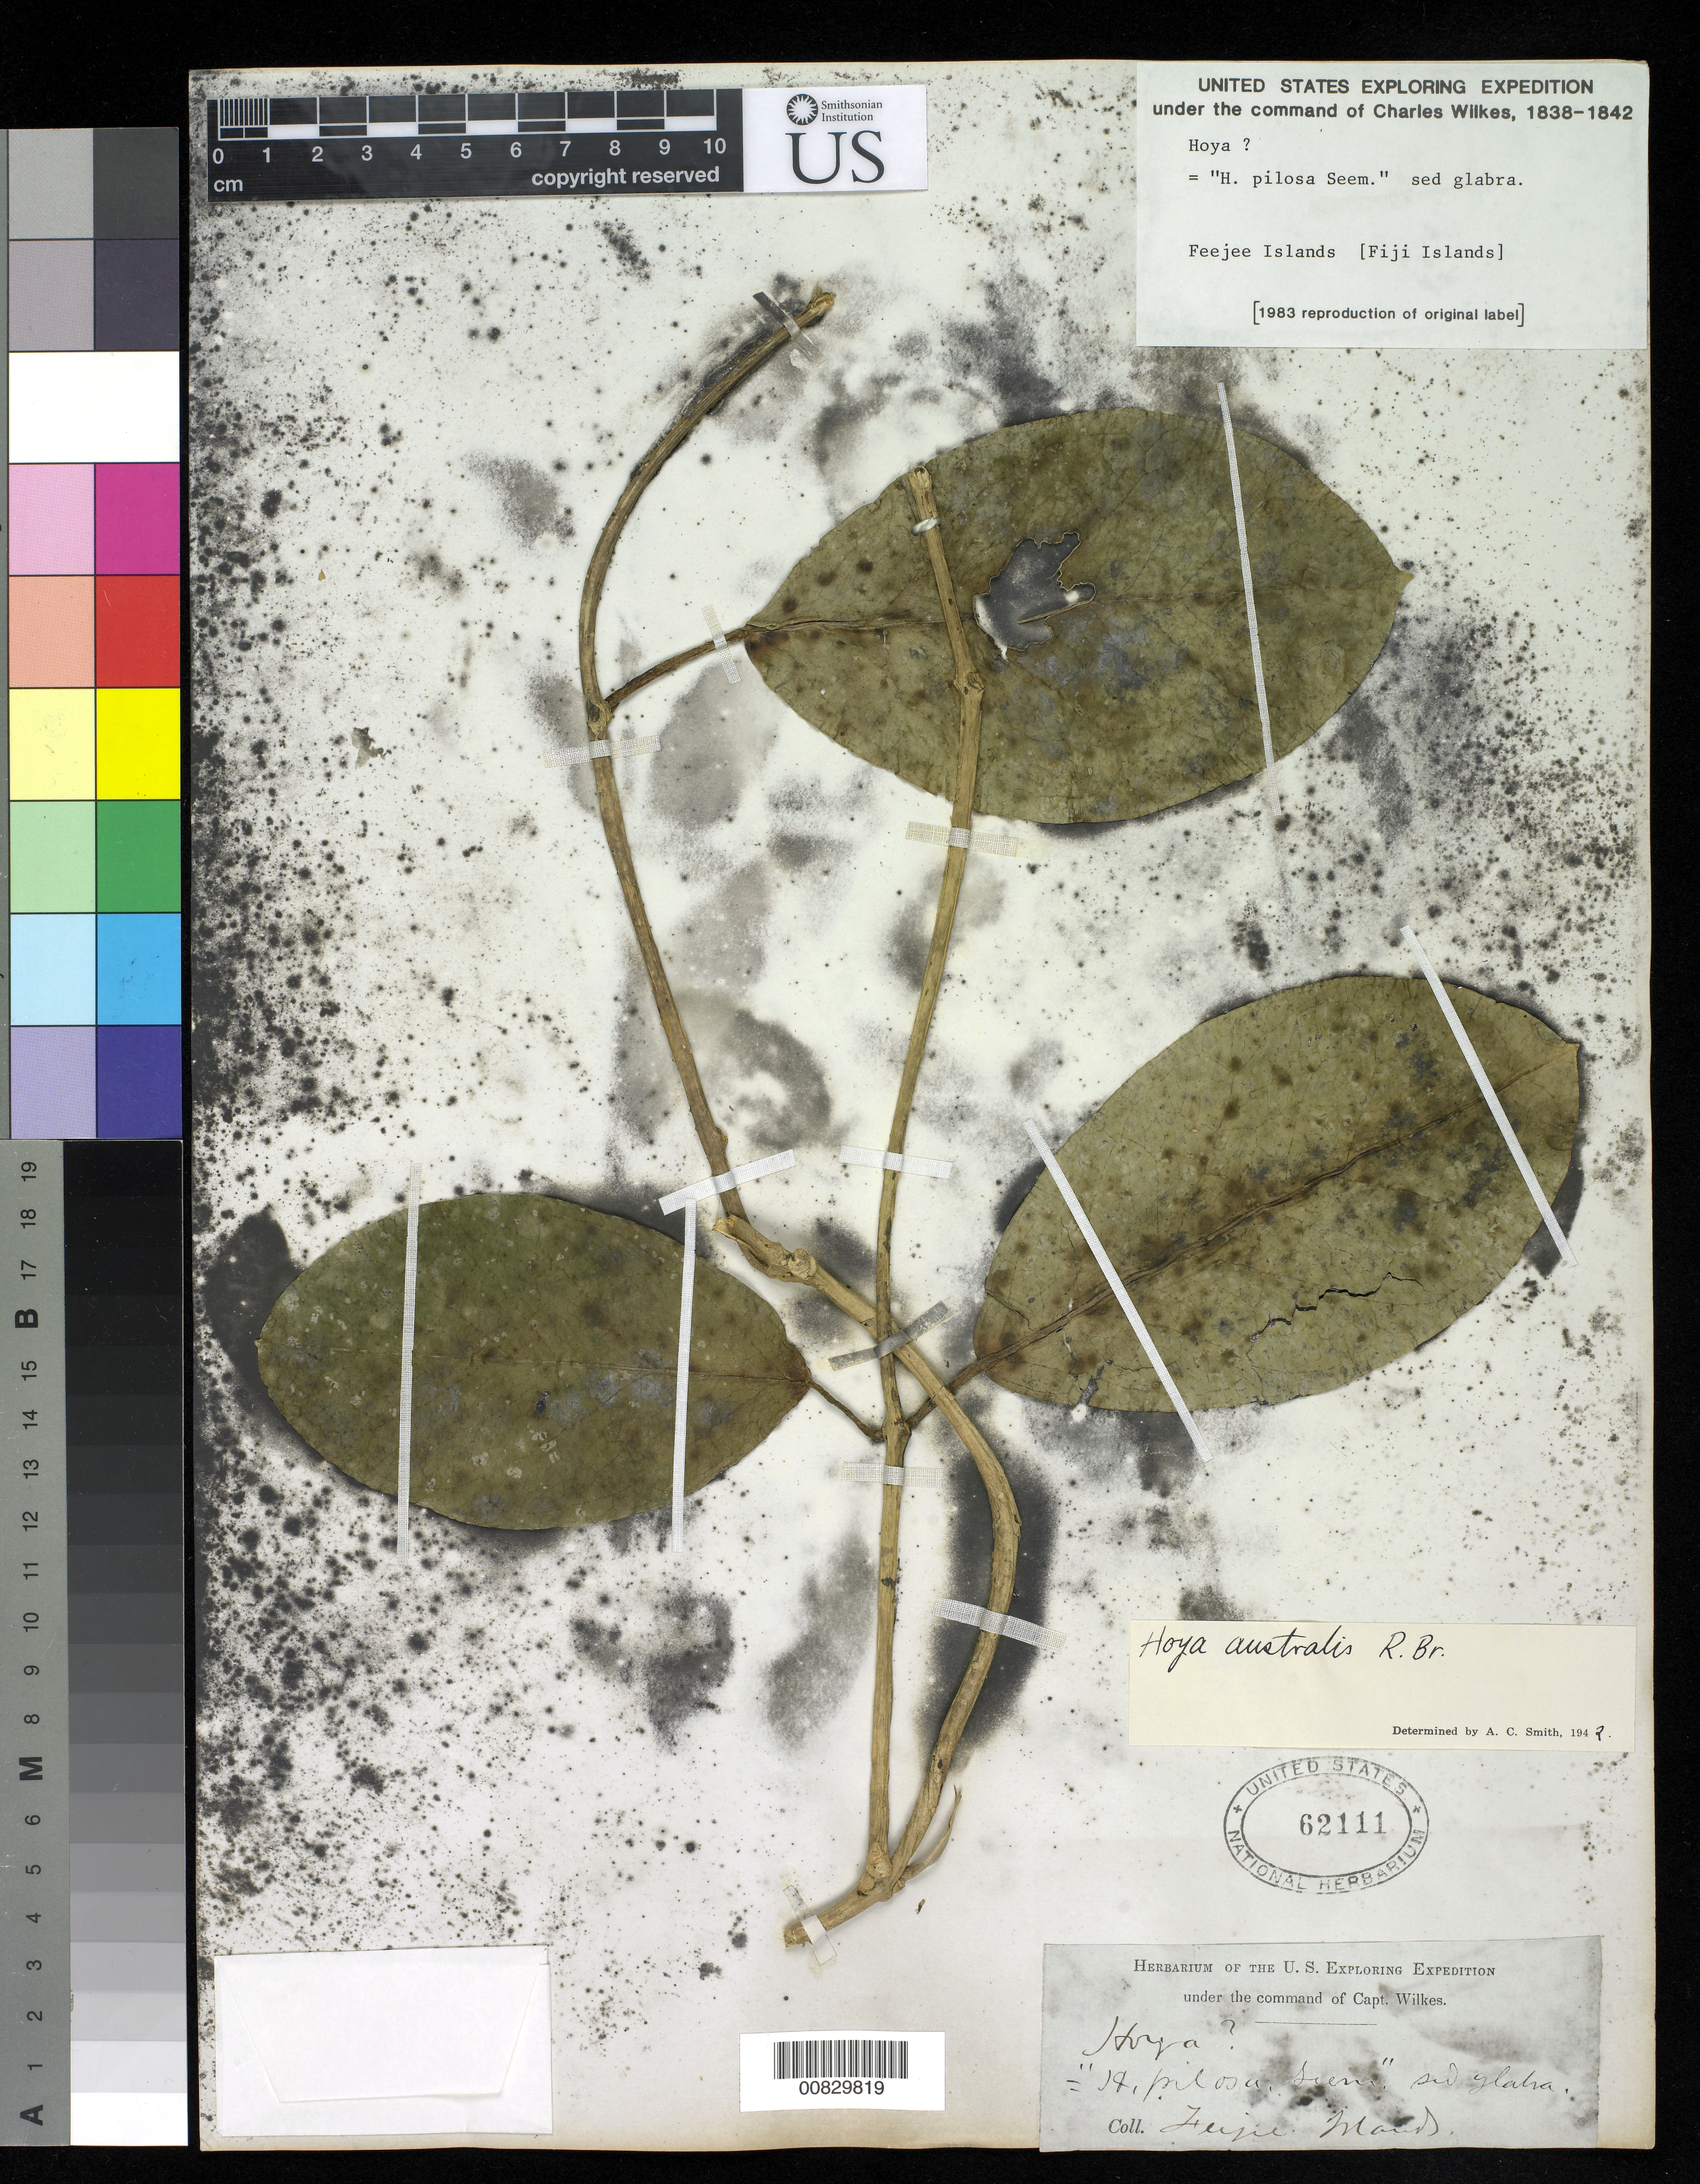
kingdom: Plantae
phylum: Tracheophyta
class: Magnoliopsida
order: Gentianales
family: Apocynaceae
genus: Hoya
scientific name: Hoya australis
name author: R. Br. ex J. Traill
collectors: Wilkes Explor. Exped.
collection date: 1838/1842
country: Fiji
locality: Feejee Islands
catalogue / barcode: US 62111